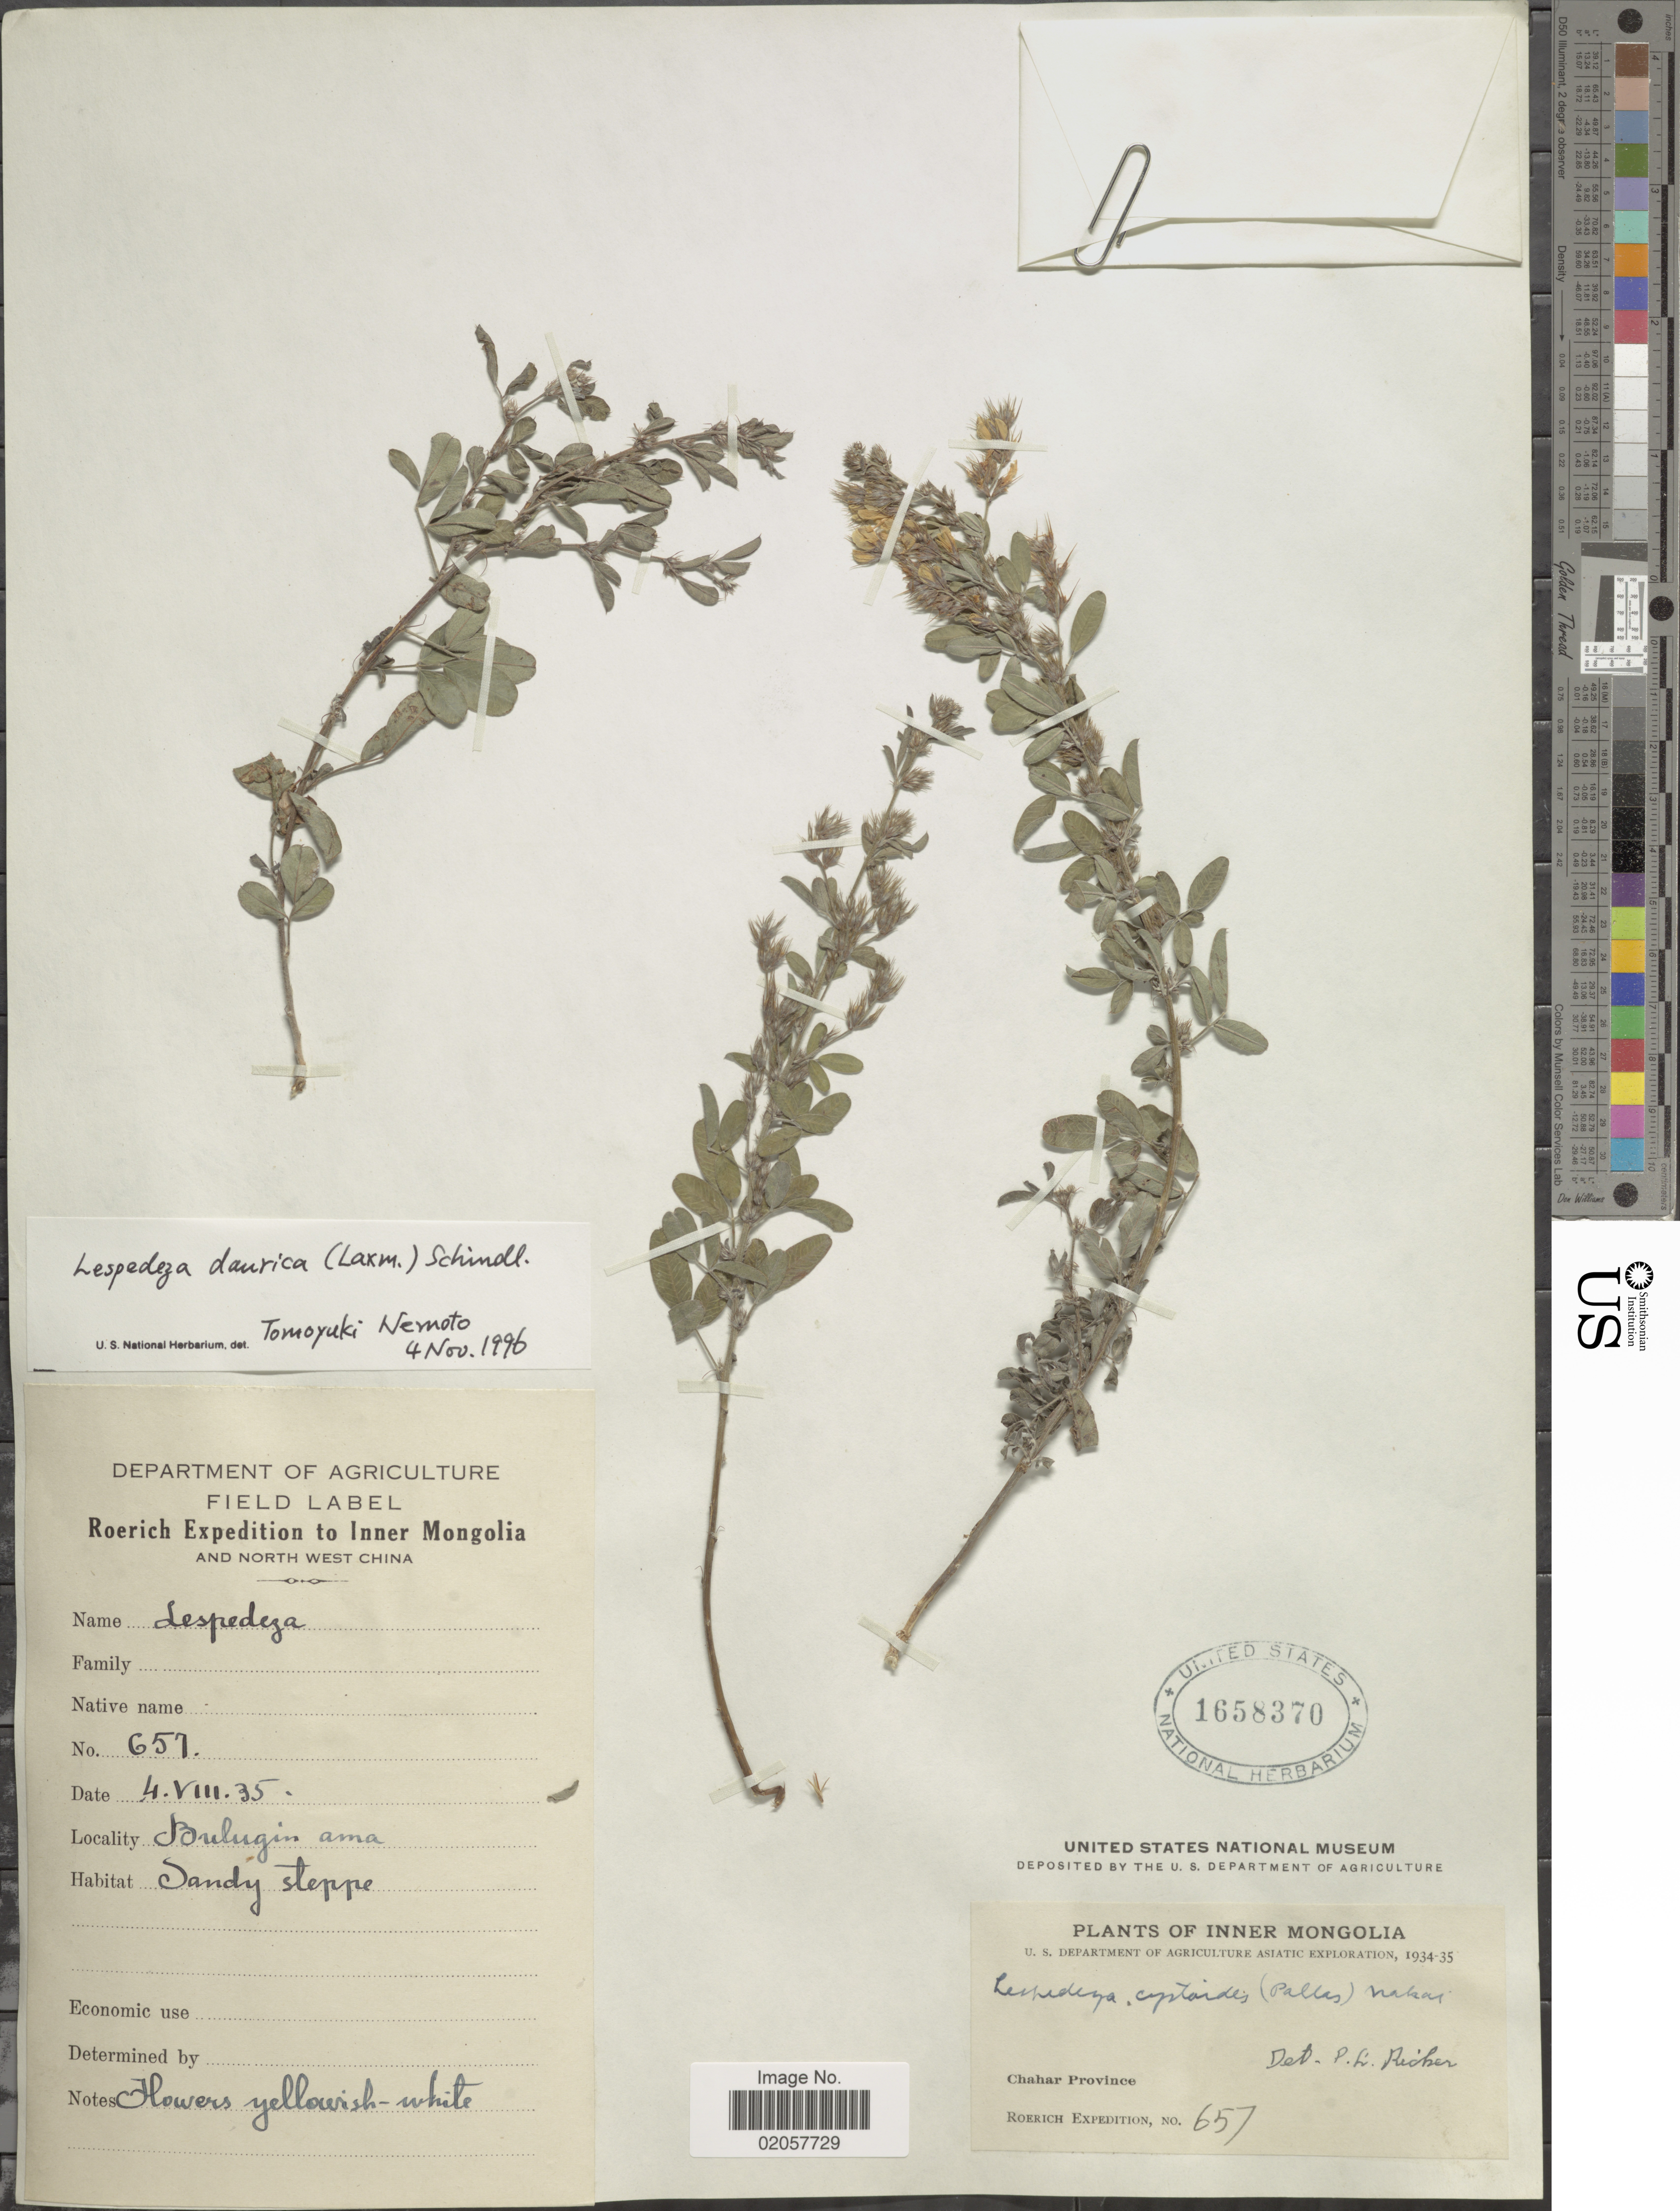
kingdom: Plantae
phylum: Tracheophyta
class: Magnoliopsida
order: Fabales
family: Fabaceae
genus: Lespedeza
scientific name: Lespedeza davurica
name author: (Laxm.) Schindl.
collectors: Roerich Expedition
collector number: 657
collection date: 1935-08-04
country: China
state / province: Nei Monggol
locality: Inner Mongolia, Chahar Province, Bulugin ama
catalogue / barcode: US 1658370